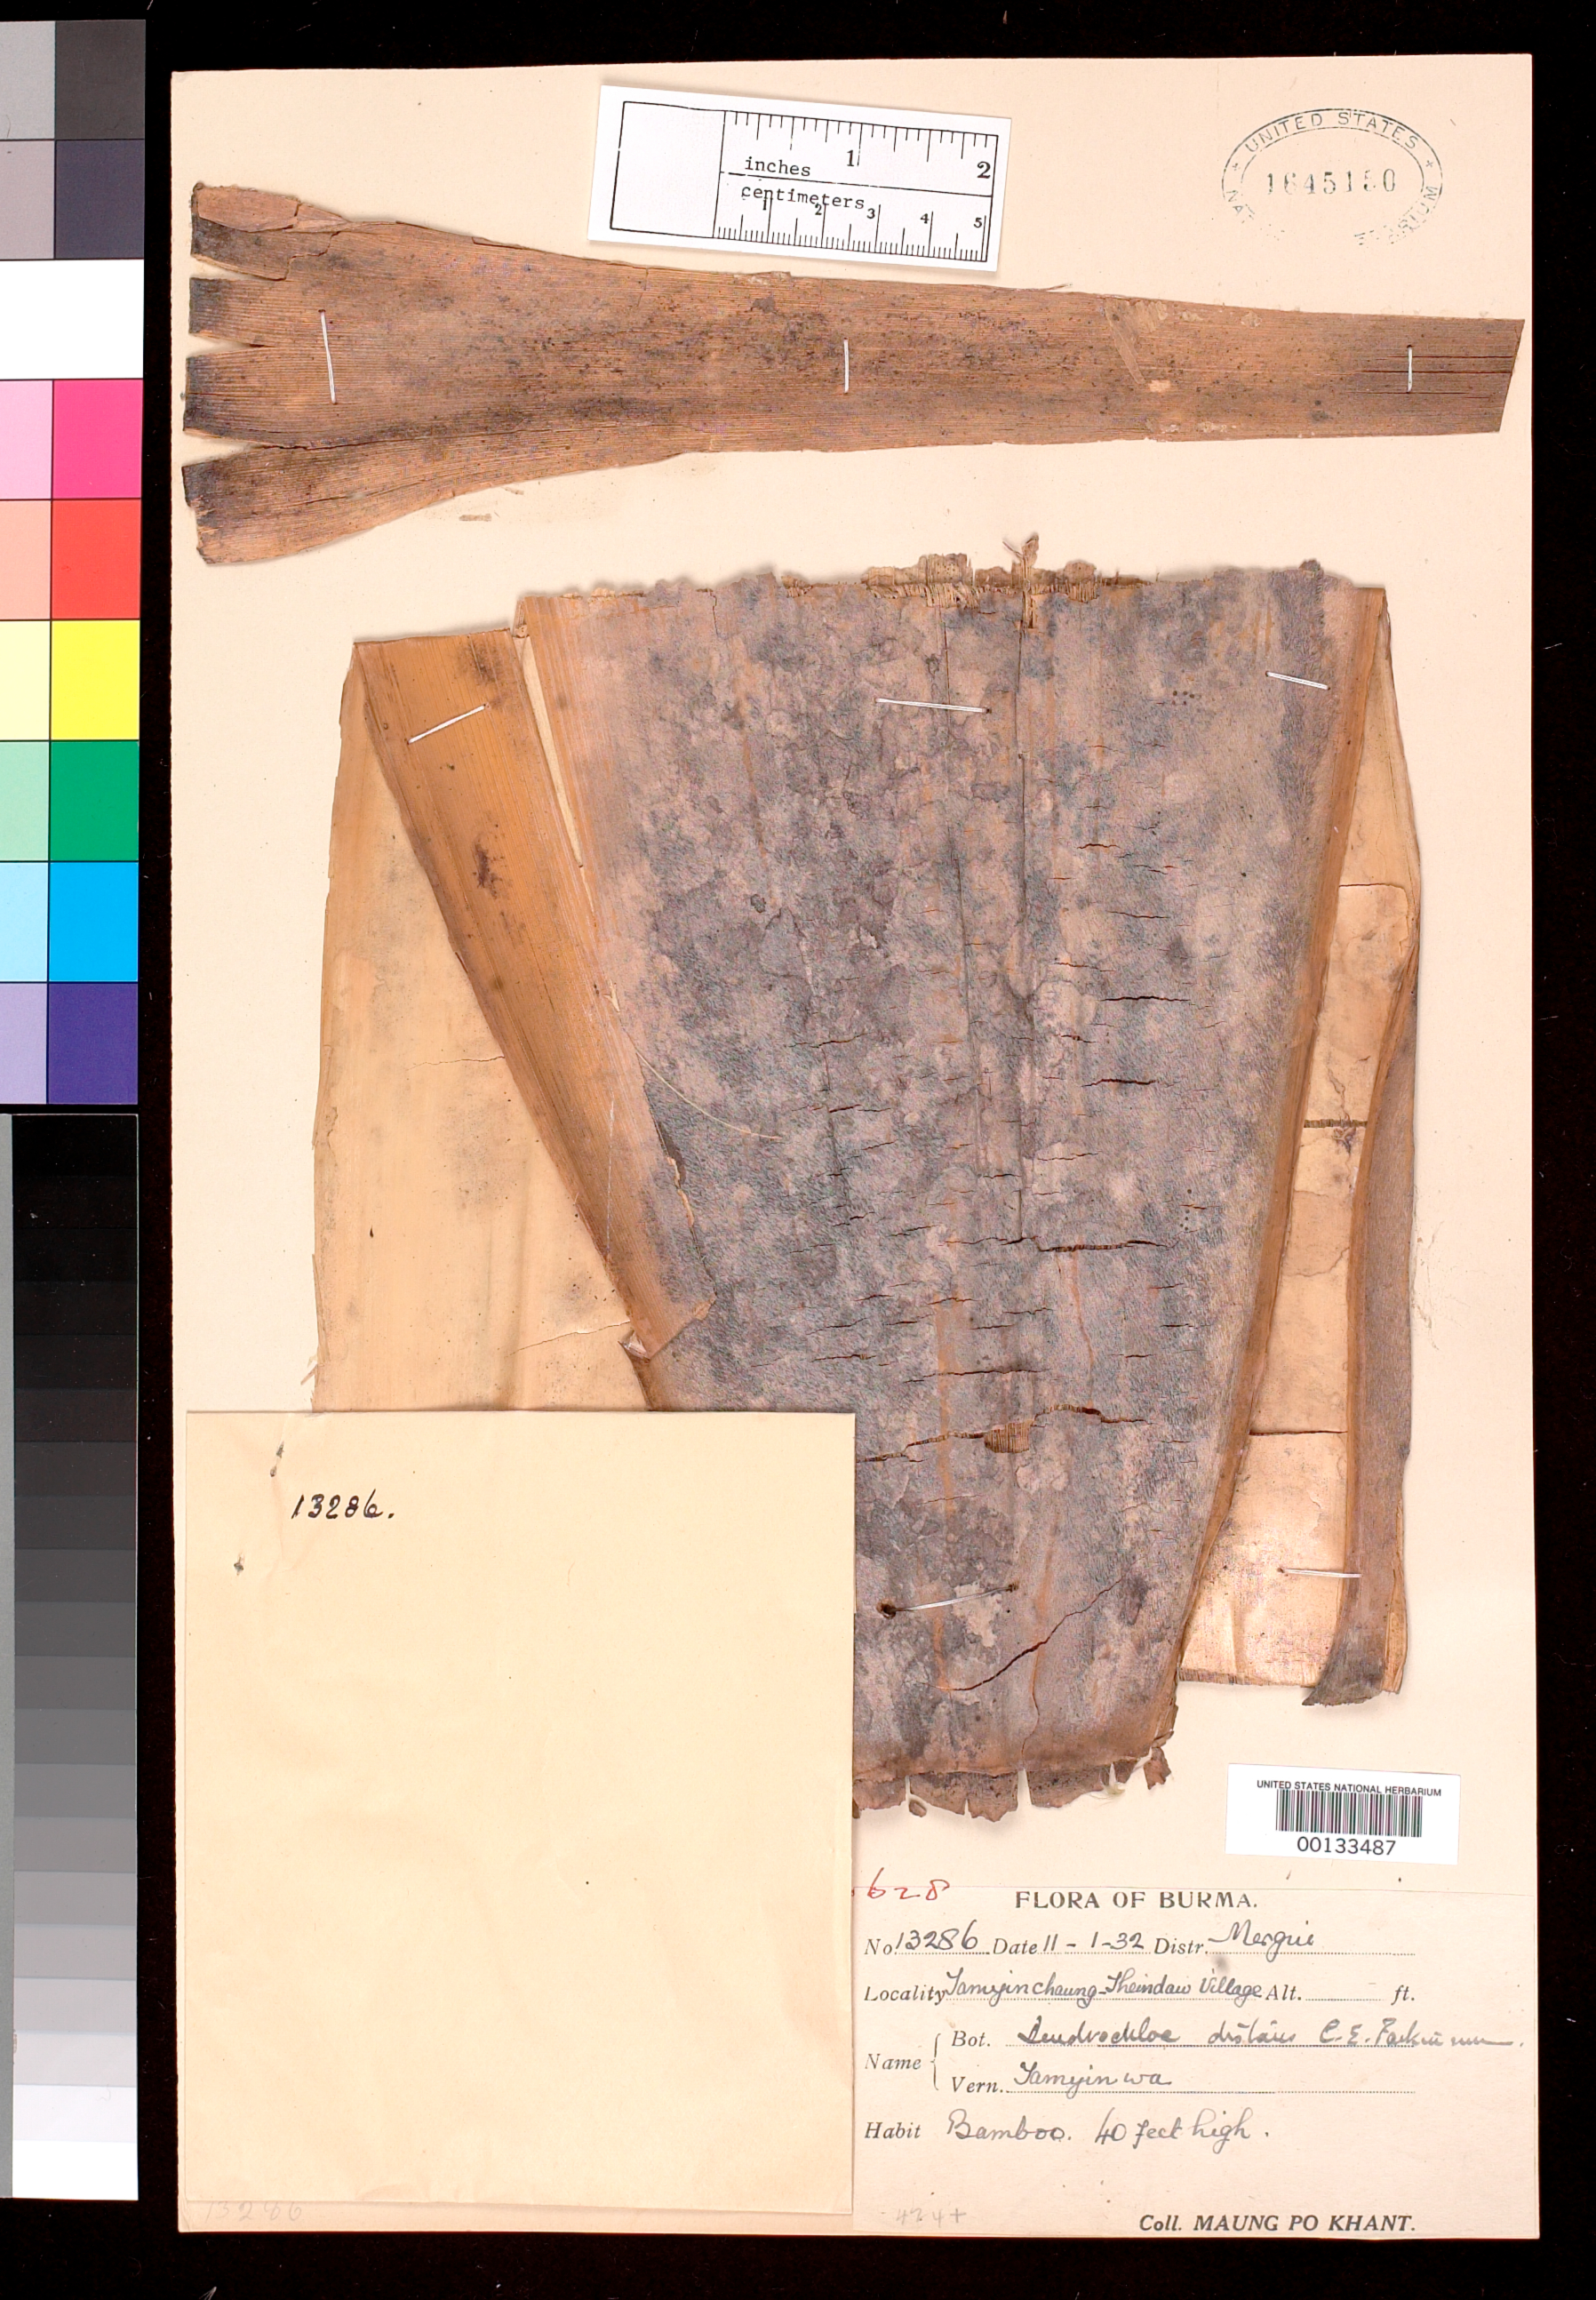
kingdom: Plantae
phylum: Tracheophyta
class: Liliopsida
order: Poales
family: Poaceae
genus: Dendrochloa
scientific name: Dendrochloa distans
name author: C.E. Parkinson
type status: Type Collection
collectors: Maung Po Khant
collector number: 13286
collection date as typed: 11 Jan 1932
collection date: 1932-01-11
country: Myanmar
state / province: Tenasserim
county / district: Mergui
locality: Near Theindaw and Tharabwin.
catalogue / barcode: US 1645150